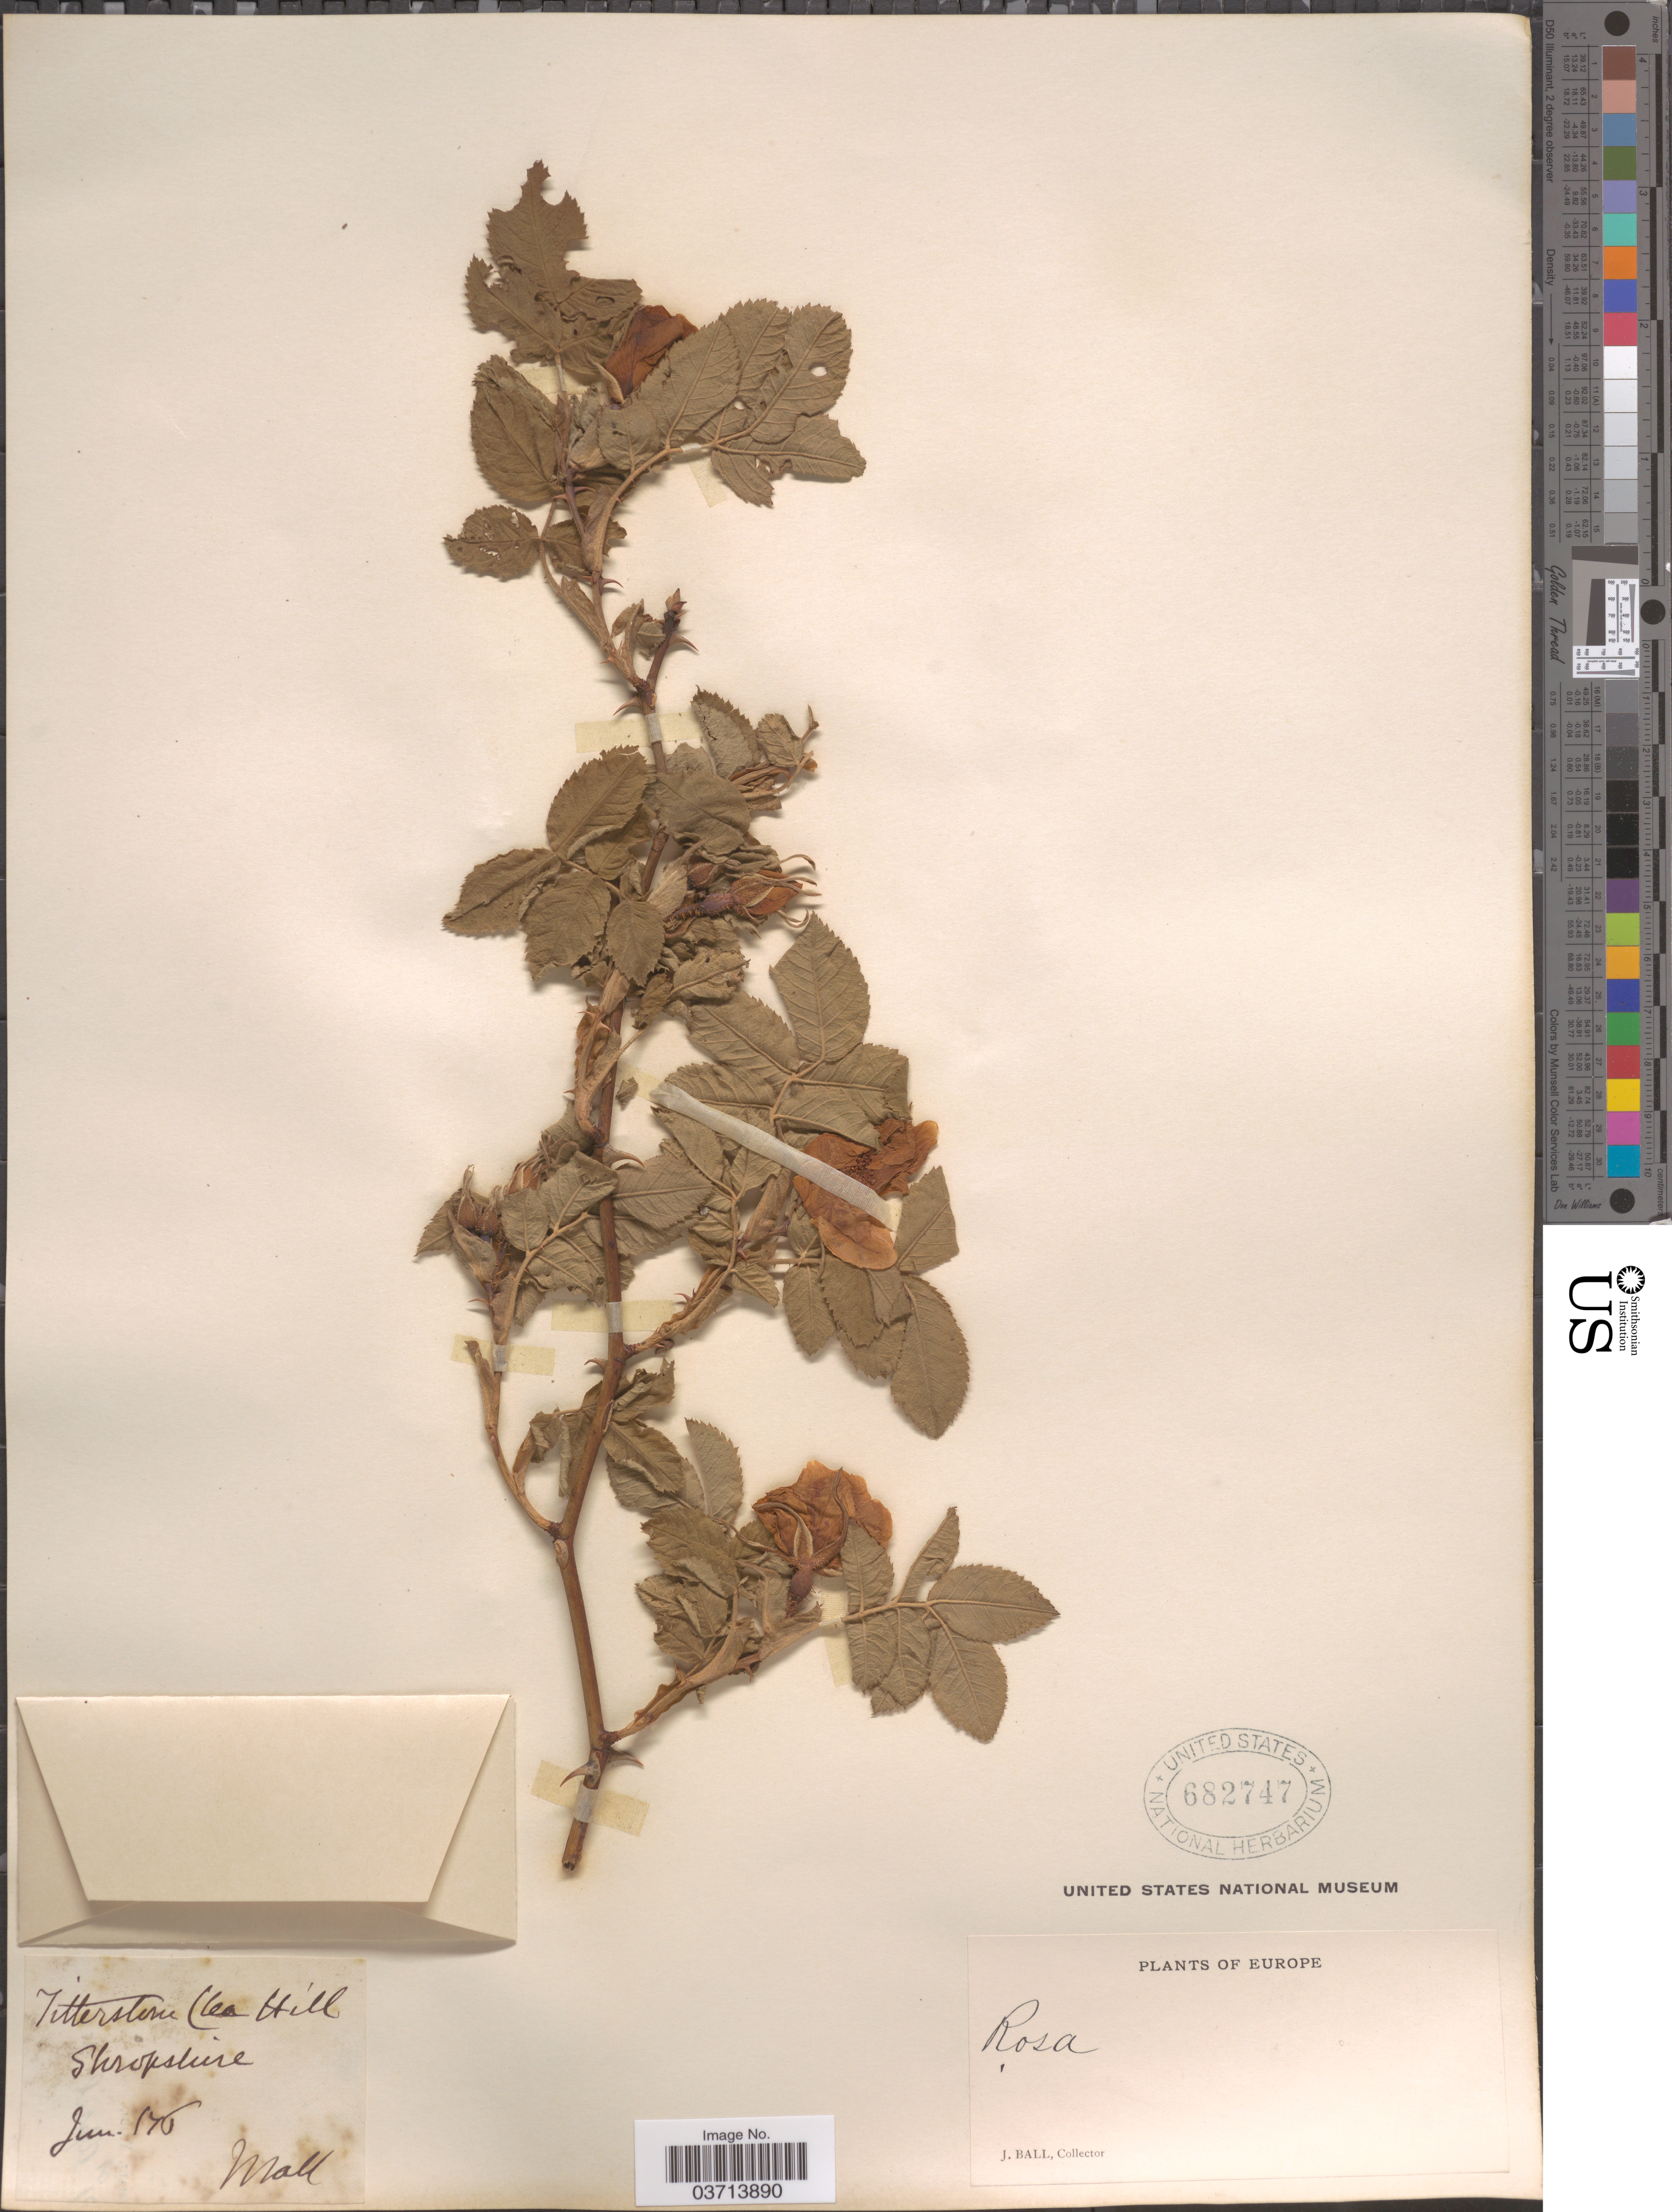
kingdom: Plantae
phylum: Tracheophyta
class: Magnoliopsida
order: Rosales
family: Rosaceae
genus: Rosa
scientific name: Rosa sp.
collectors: J. Ball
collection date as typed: Transcribed d/m/y: /6/76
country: United Kingdom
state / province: England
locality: Titterstone Clee Hill Shropshire. Europe.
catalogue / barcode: US 682747